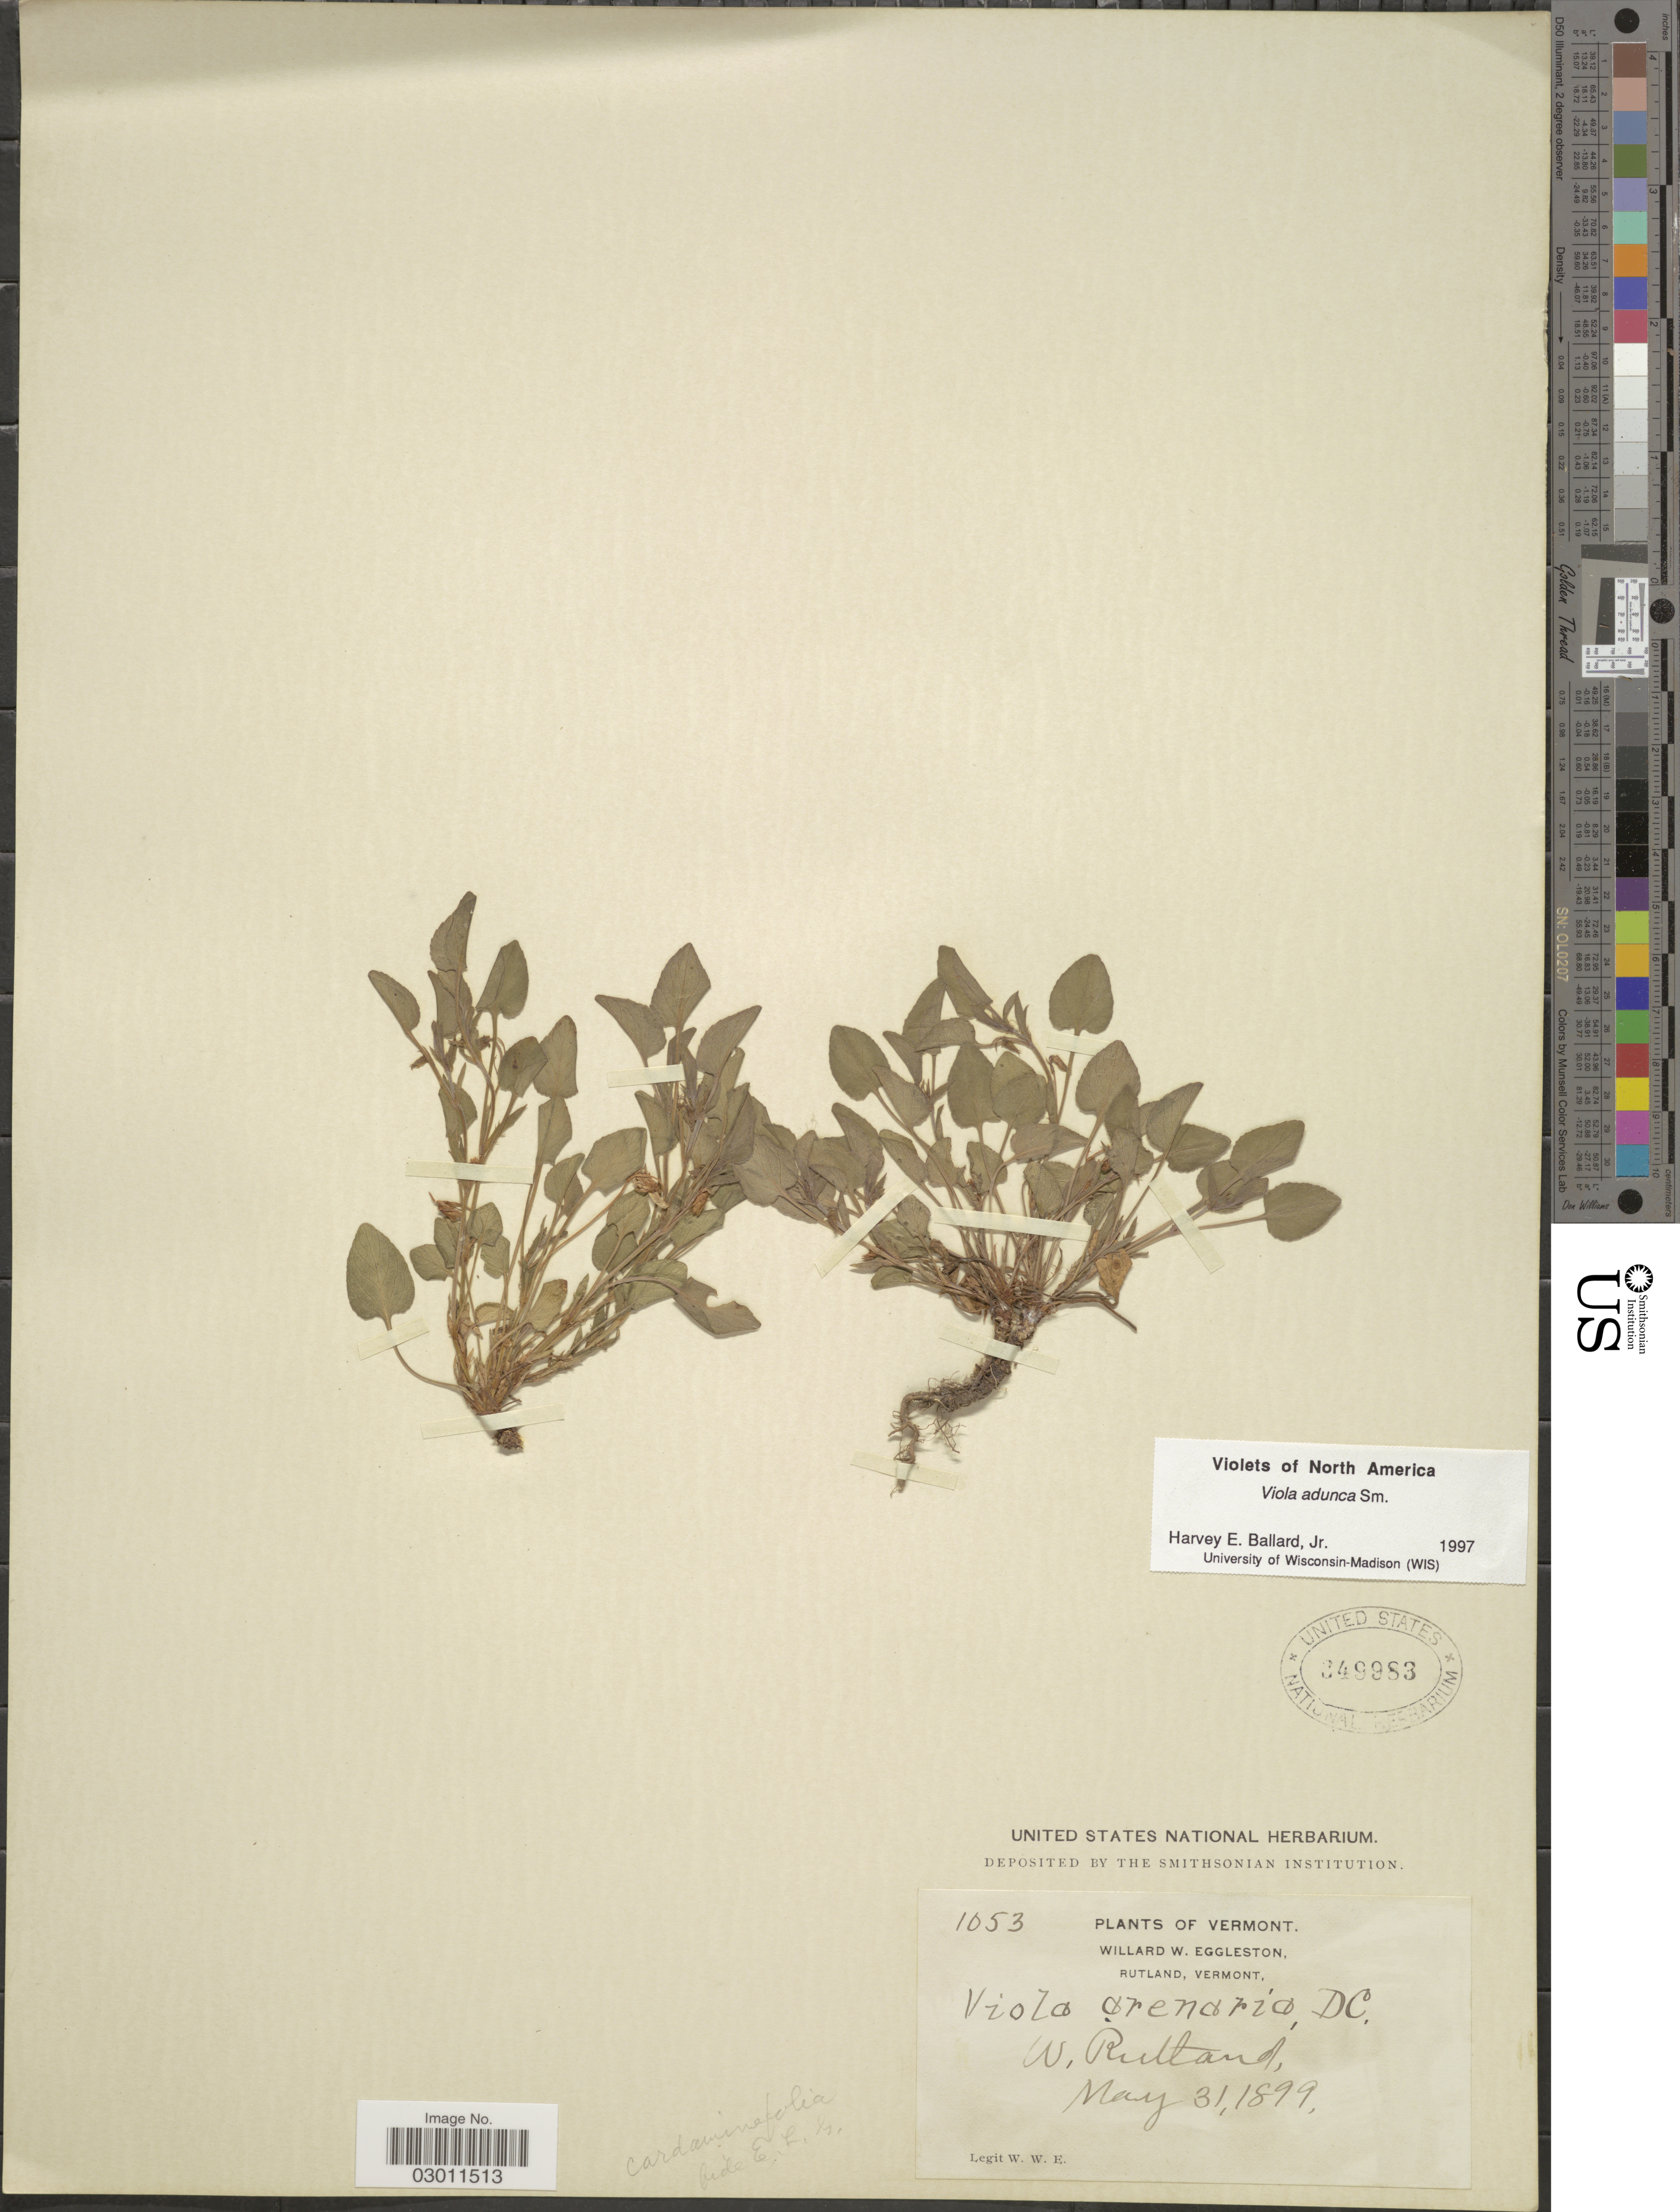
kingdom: Plantae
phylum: Tracheophyta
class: Magnoliopsida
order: Malpighiales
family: Violaceae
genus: Viola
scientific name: Viola adunca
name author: Sm.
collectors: W. W. Eggleston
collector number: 1053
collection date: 1899-05-31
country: United States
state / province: Vermont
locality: Rutland, W. Rutland.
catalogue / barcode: US 349983